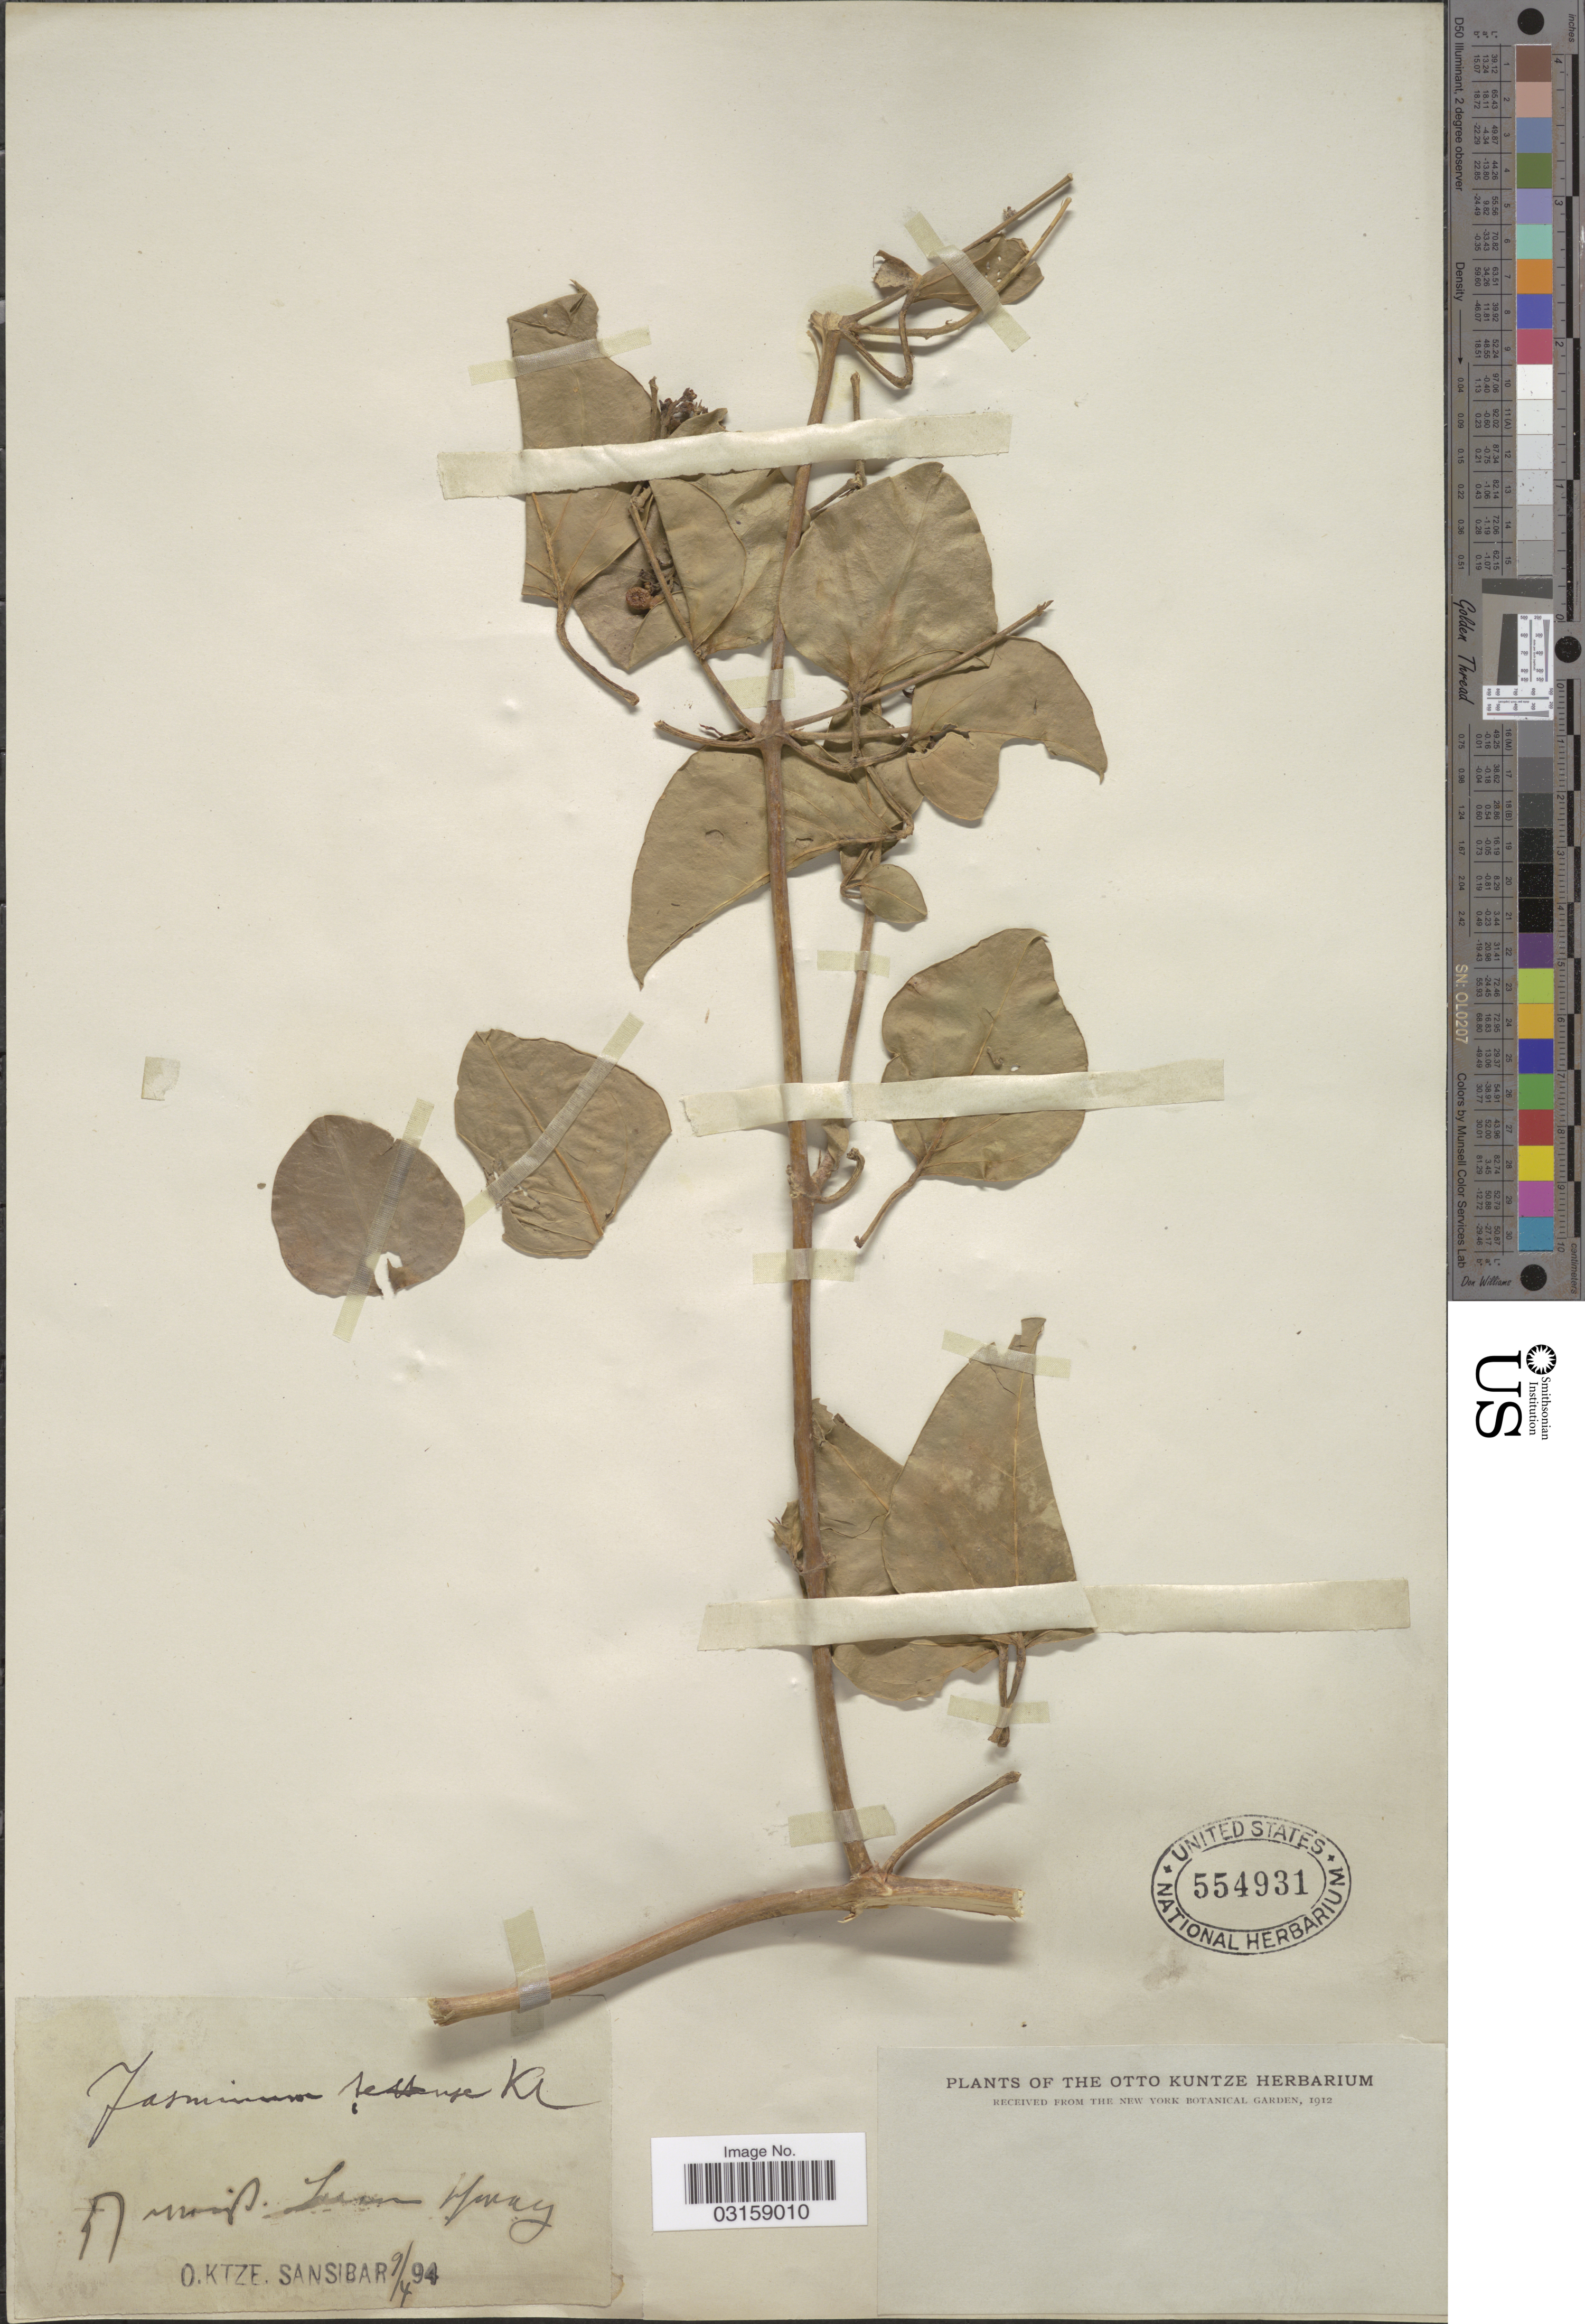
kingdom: Plantae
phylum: Tracheophyta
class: Magnoliopsida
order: Lamiales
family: Oleaceae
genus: Jasminum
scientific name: Jasminum sp.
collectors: C.E.O. Kuntze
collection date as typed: Transcribed d/m/y: 9/4/94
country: Tanzania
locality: Juan Huray. [interpreted] Sansibar.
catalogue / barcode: US 554931